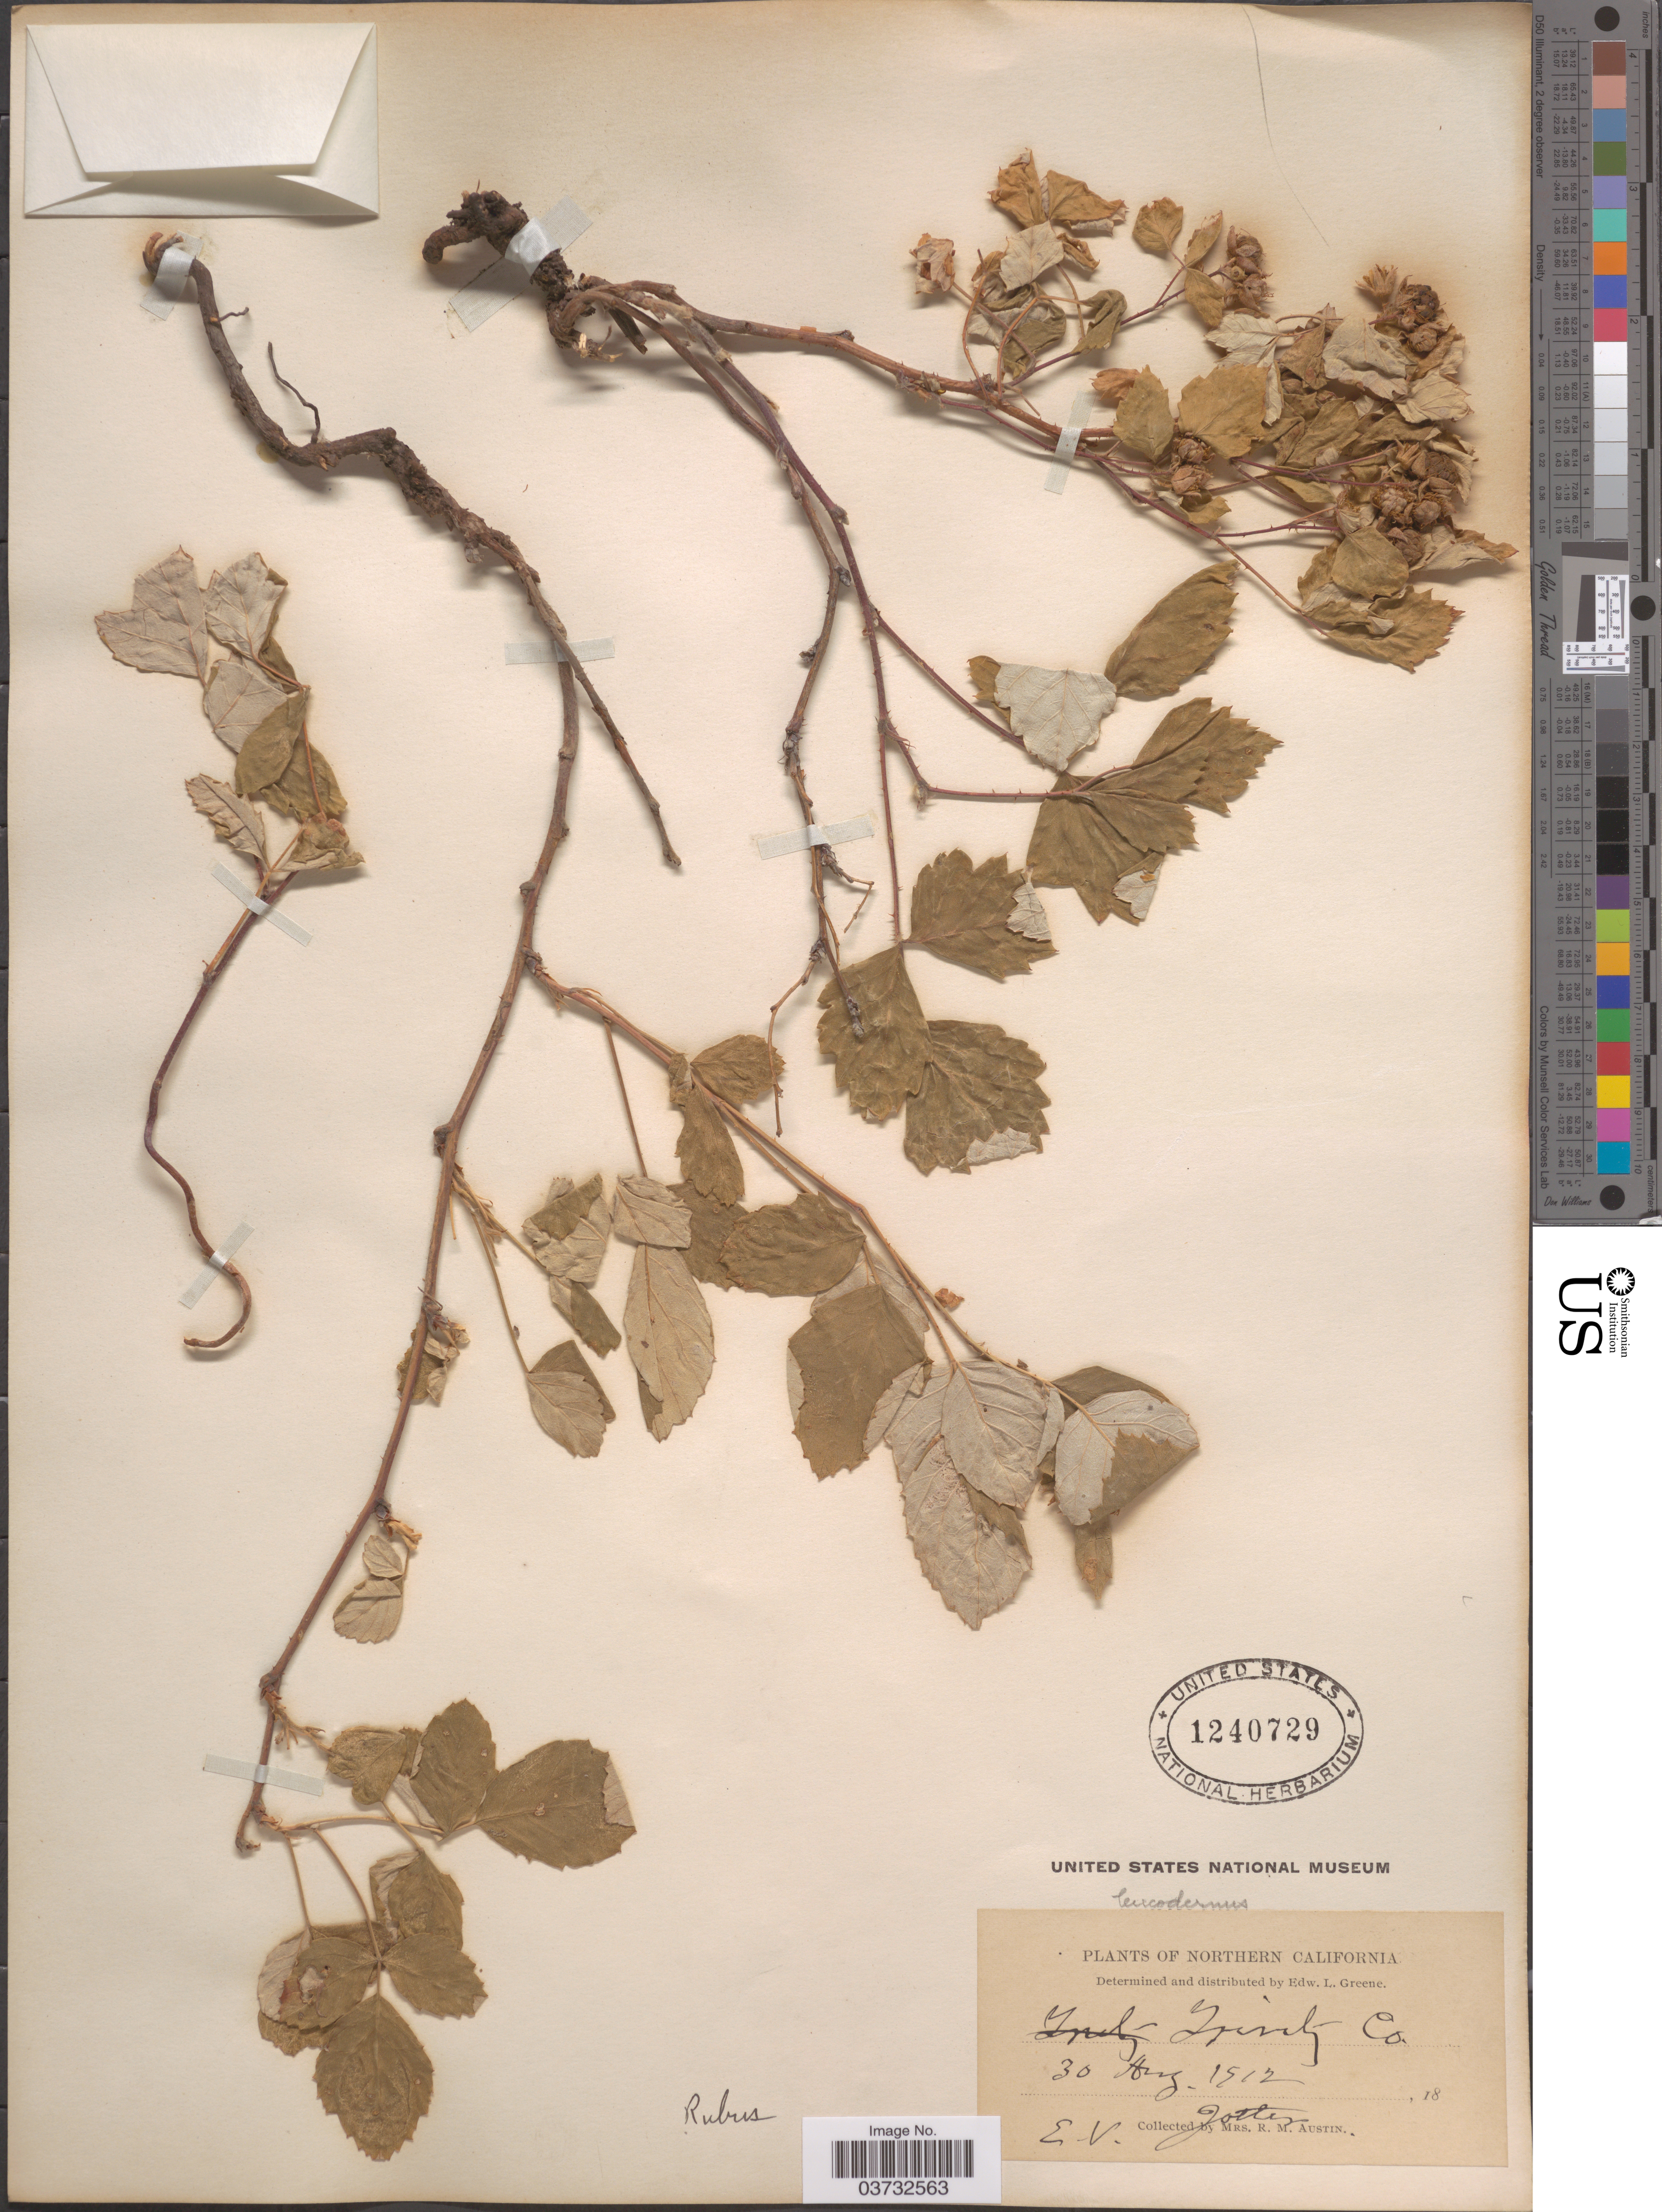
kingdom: Plantae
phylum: Tracheophyta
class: Magnoliopsida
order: Rosales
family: Rosaceae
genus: Rubus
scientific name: Rubus sp.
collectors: R. Austin & E. Jotter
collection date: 1912-08-30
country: United States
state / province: California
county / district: Trinity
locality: Northern California. Trinity Co.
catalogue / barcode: US 1240729